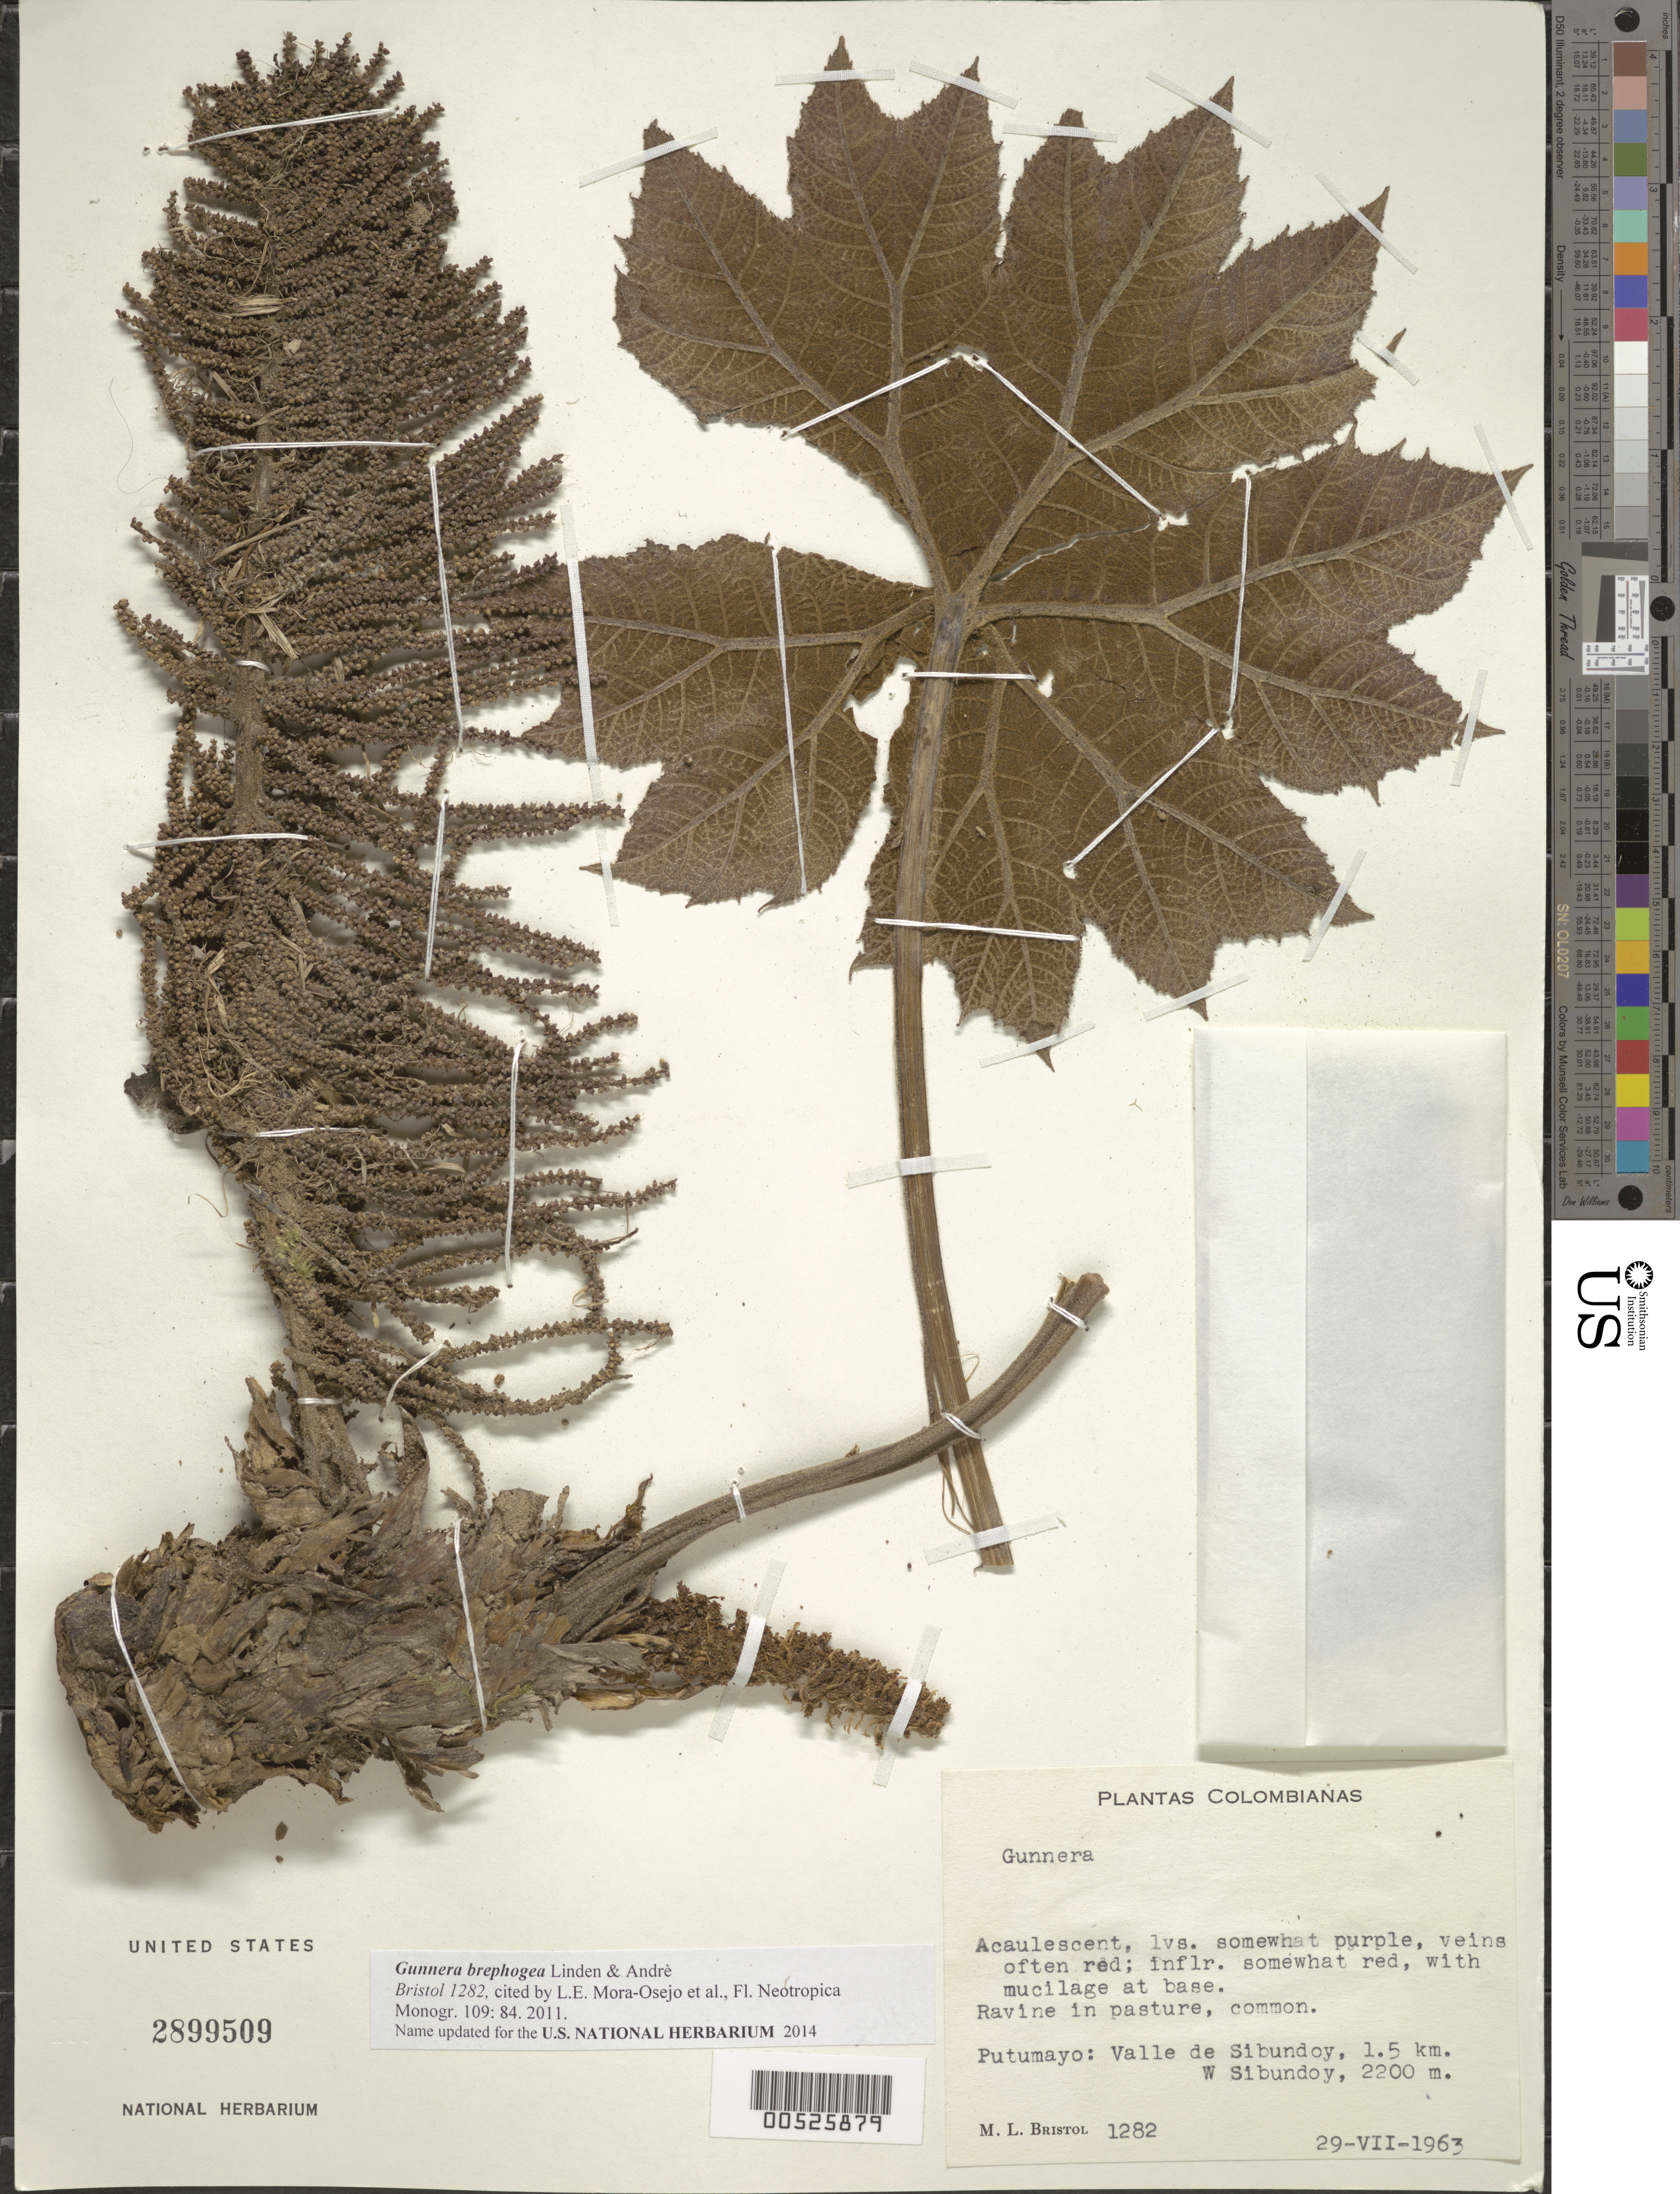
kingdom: Plantae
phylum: Tracheophyta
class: Magnoliopsida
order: Gunnerales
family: Gunneraceae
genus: Gunnera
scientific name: Gunnera brephogea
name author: B.L. Linden & André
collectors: M. L. Bristol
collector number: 1282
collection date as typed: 29 Jul 1963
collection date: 1963-07-29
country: Colombia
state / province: Putumayo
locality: Valle de Sibundoy, 1.5 km W of Sibundoy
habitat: Ravine in pasture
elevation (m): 2200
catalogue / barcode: US 2899509